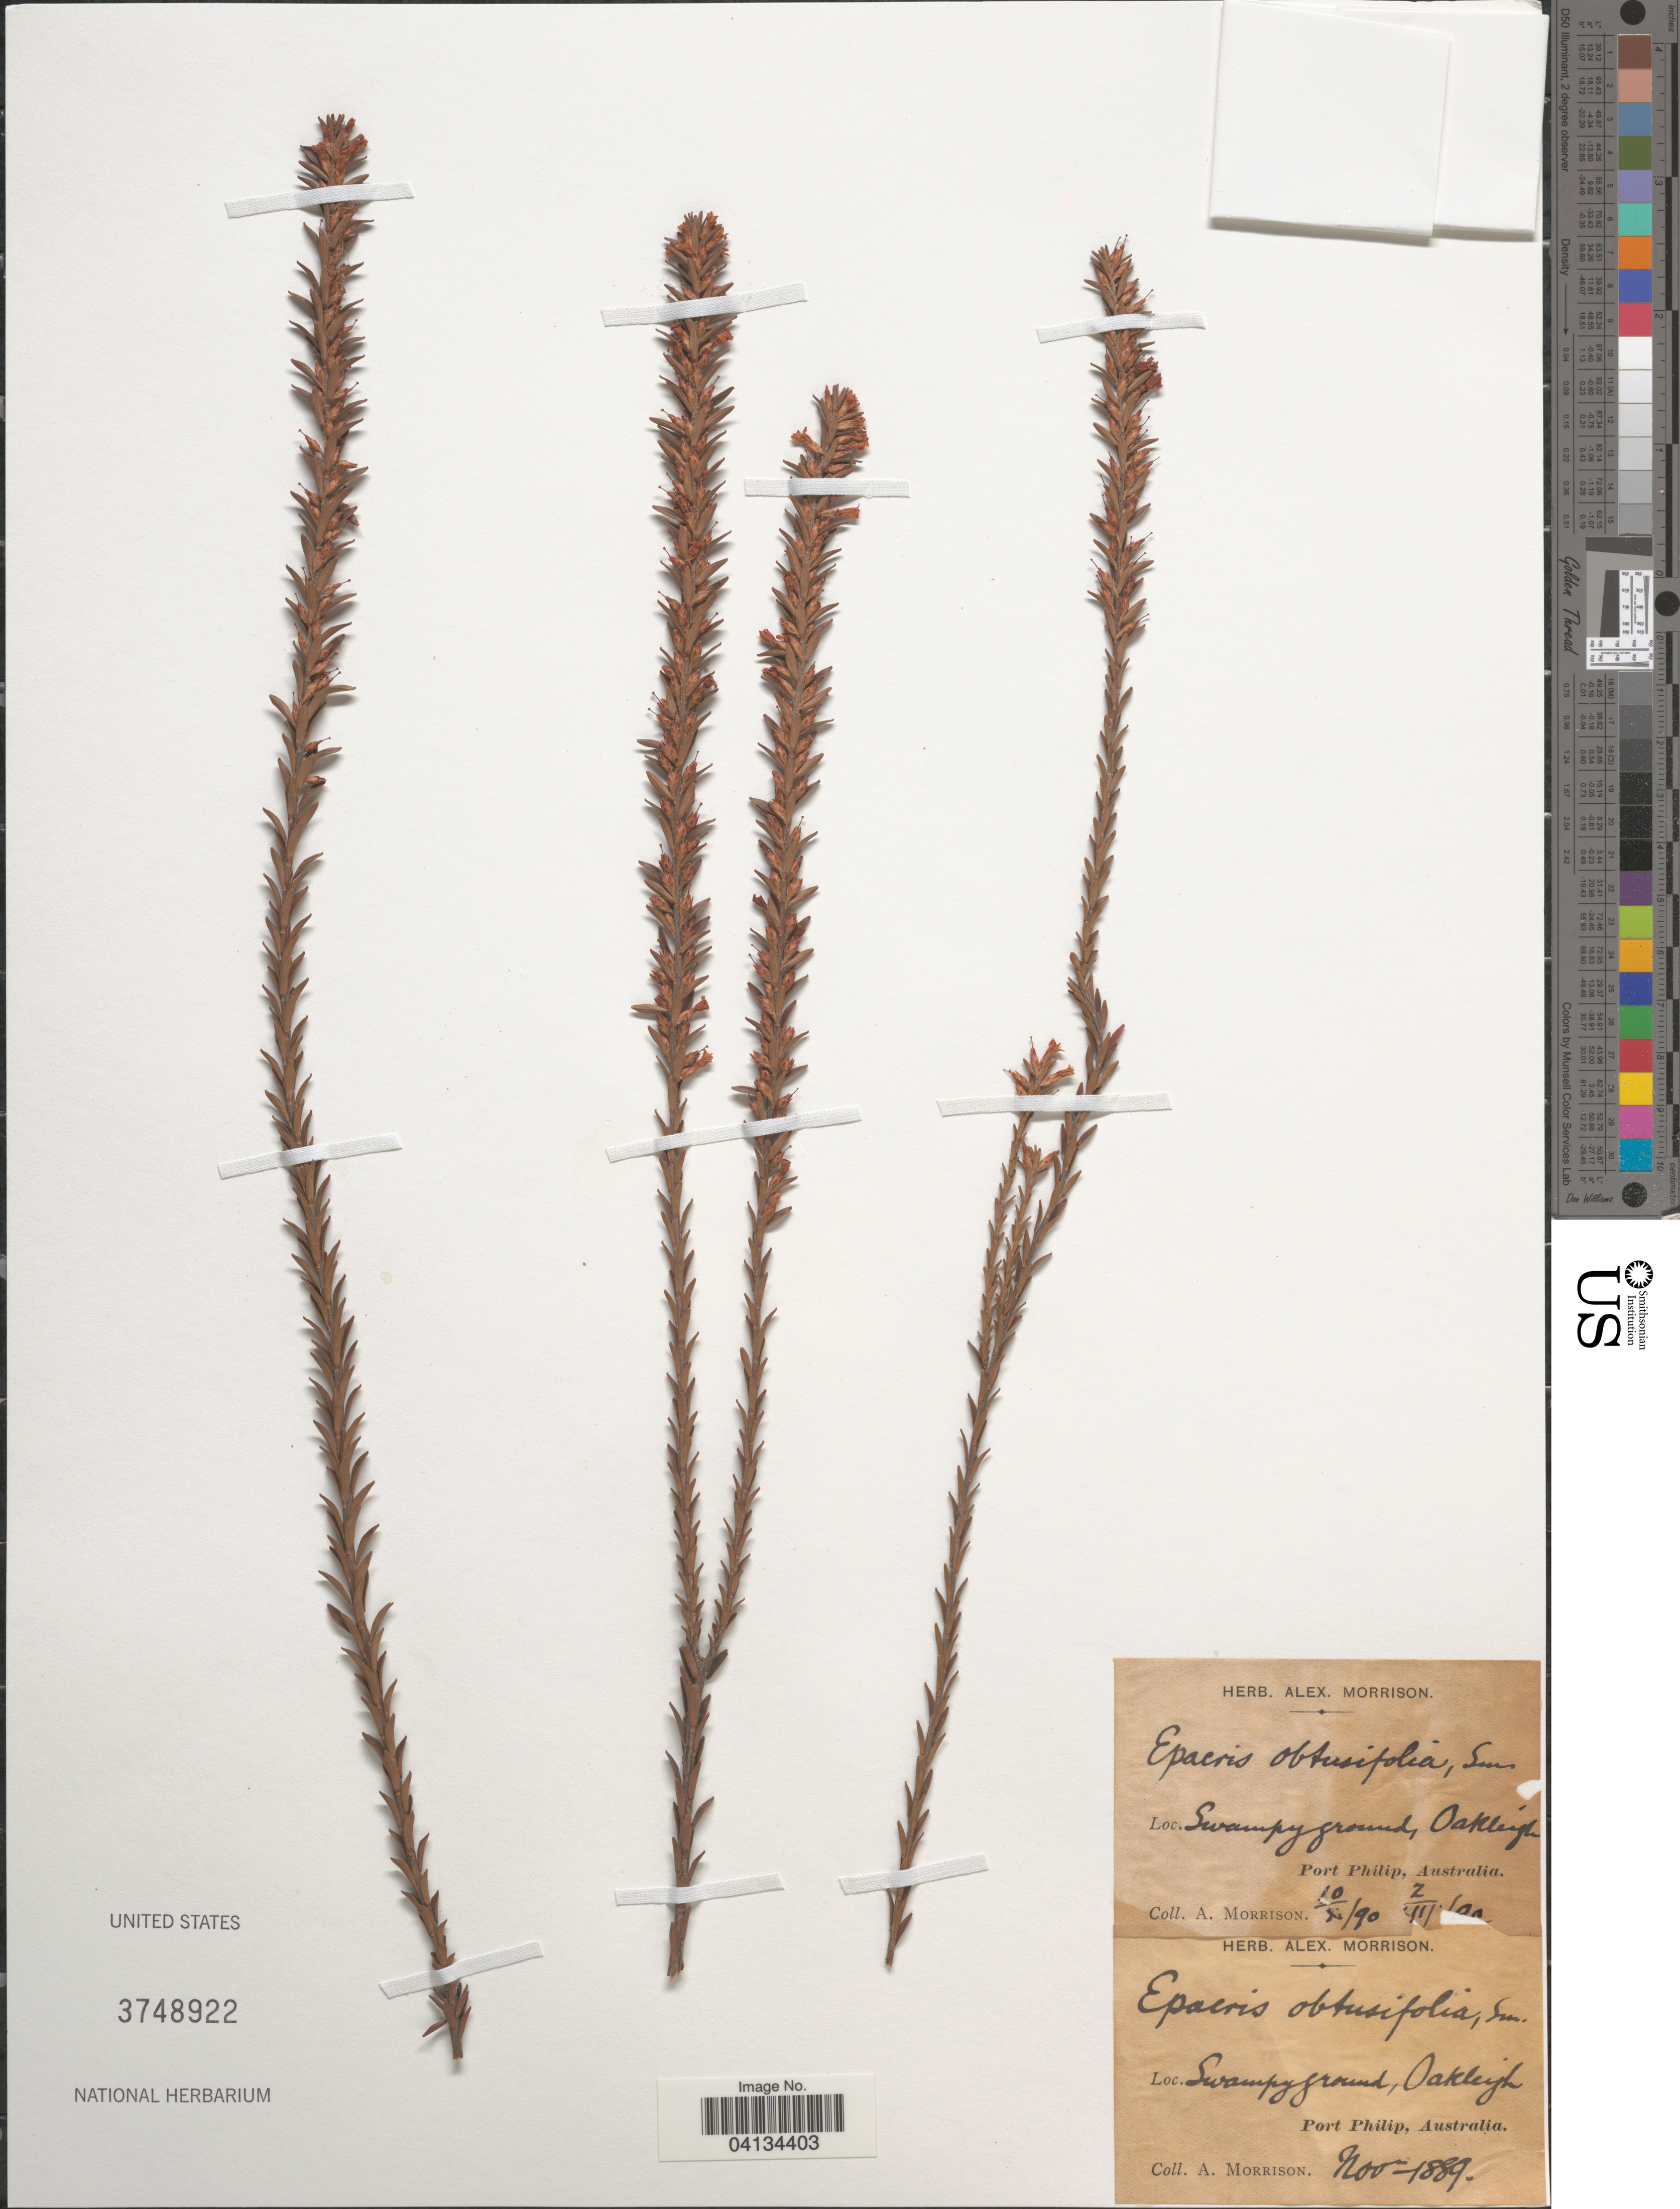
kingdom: Plantae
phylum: Tracheophyta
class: Magnoliopsida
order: Ericales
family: Ericaceae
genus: Epacris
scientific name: Epacris obtusifolia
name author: Sm.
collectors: A. Morrison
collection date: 1889-11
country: Australia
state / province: Victoria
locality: Swampground, Oakleigh. Port Philip.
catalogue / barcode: US 3748922-2